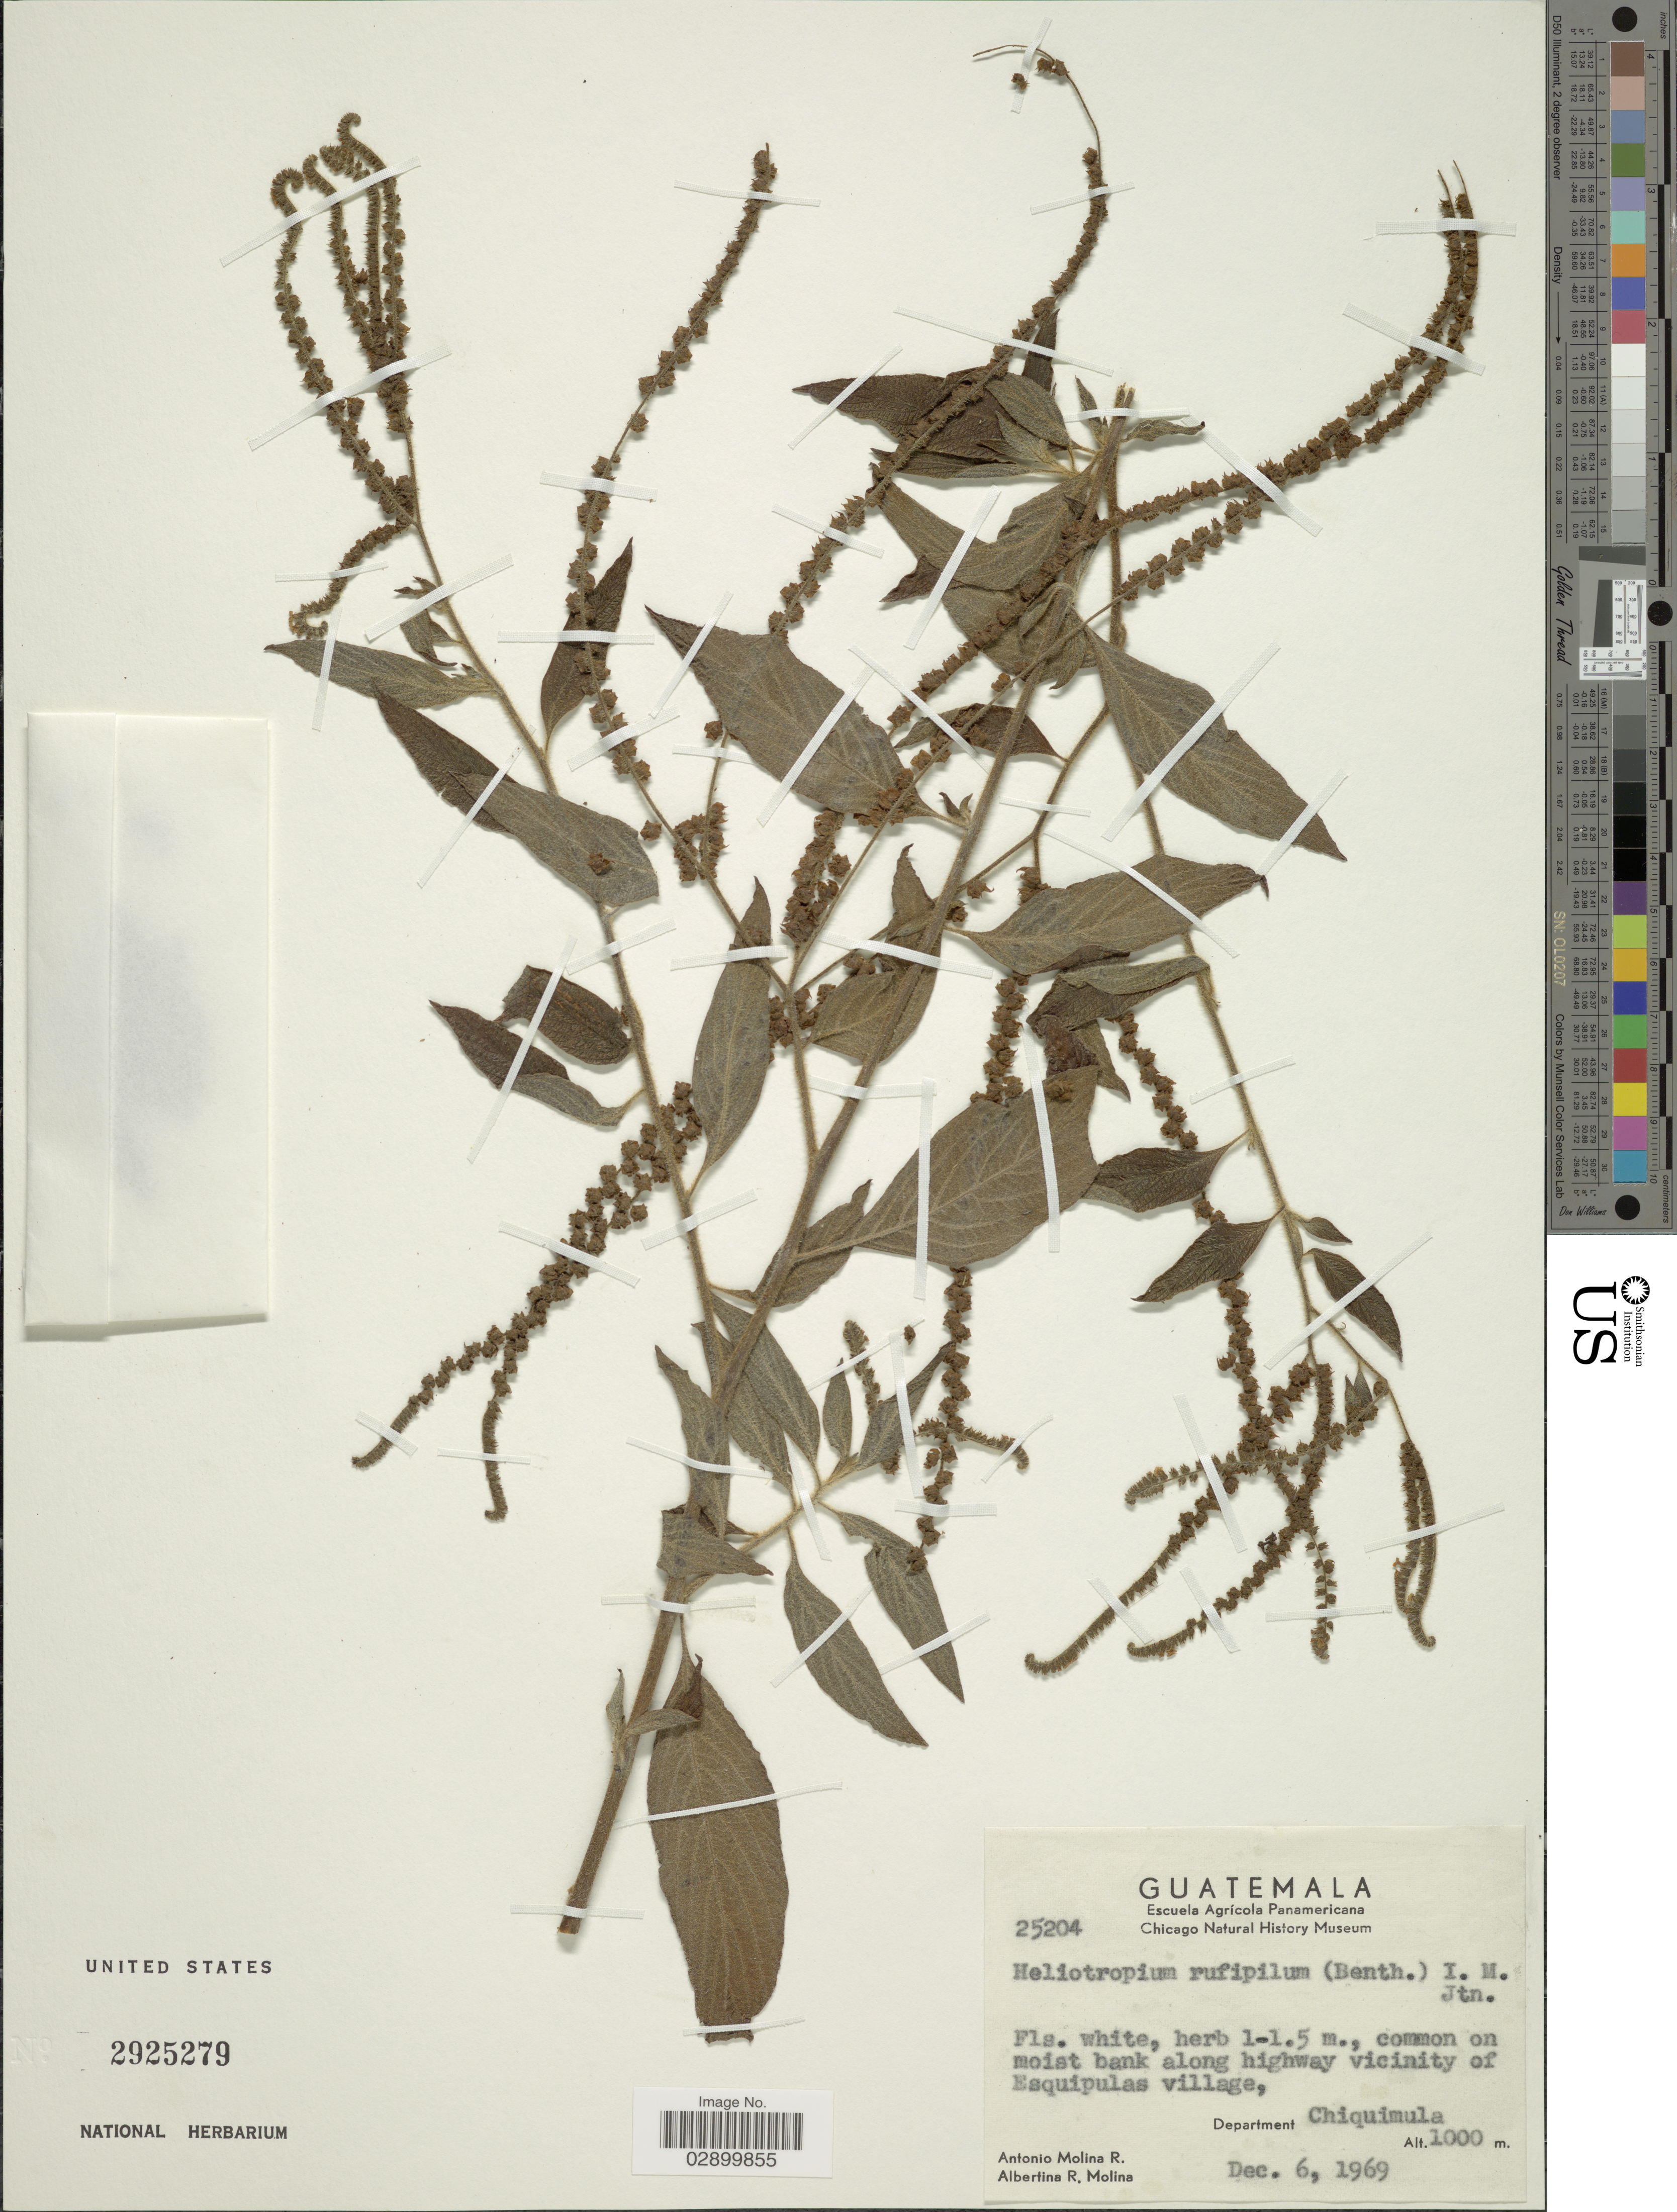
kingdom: Plantae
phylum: Tracheophyta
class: Magnoliopsida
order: Boraginales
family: Heliotropiaceae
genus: Heliotropium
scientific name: Heliotropium rufipilum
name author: (Benth.) I.M. Johnst.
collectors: A. Molina R. & A. R. Molina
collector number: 25204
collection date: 1969-12-06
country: Guatemala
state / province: Chiquimula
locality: Along highway vicinity of Esquipulas village, Department Chiquimula.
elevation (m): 1000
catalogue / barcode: US 2925279